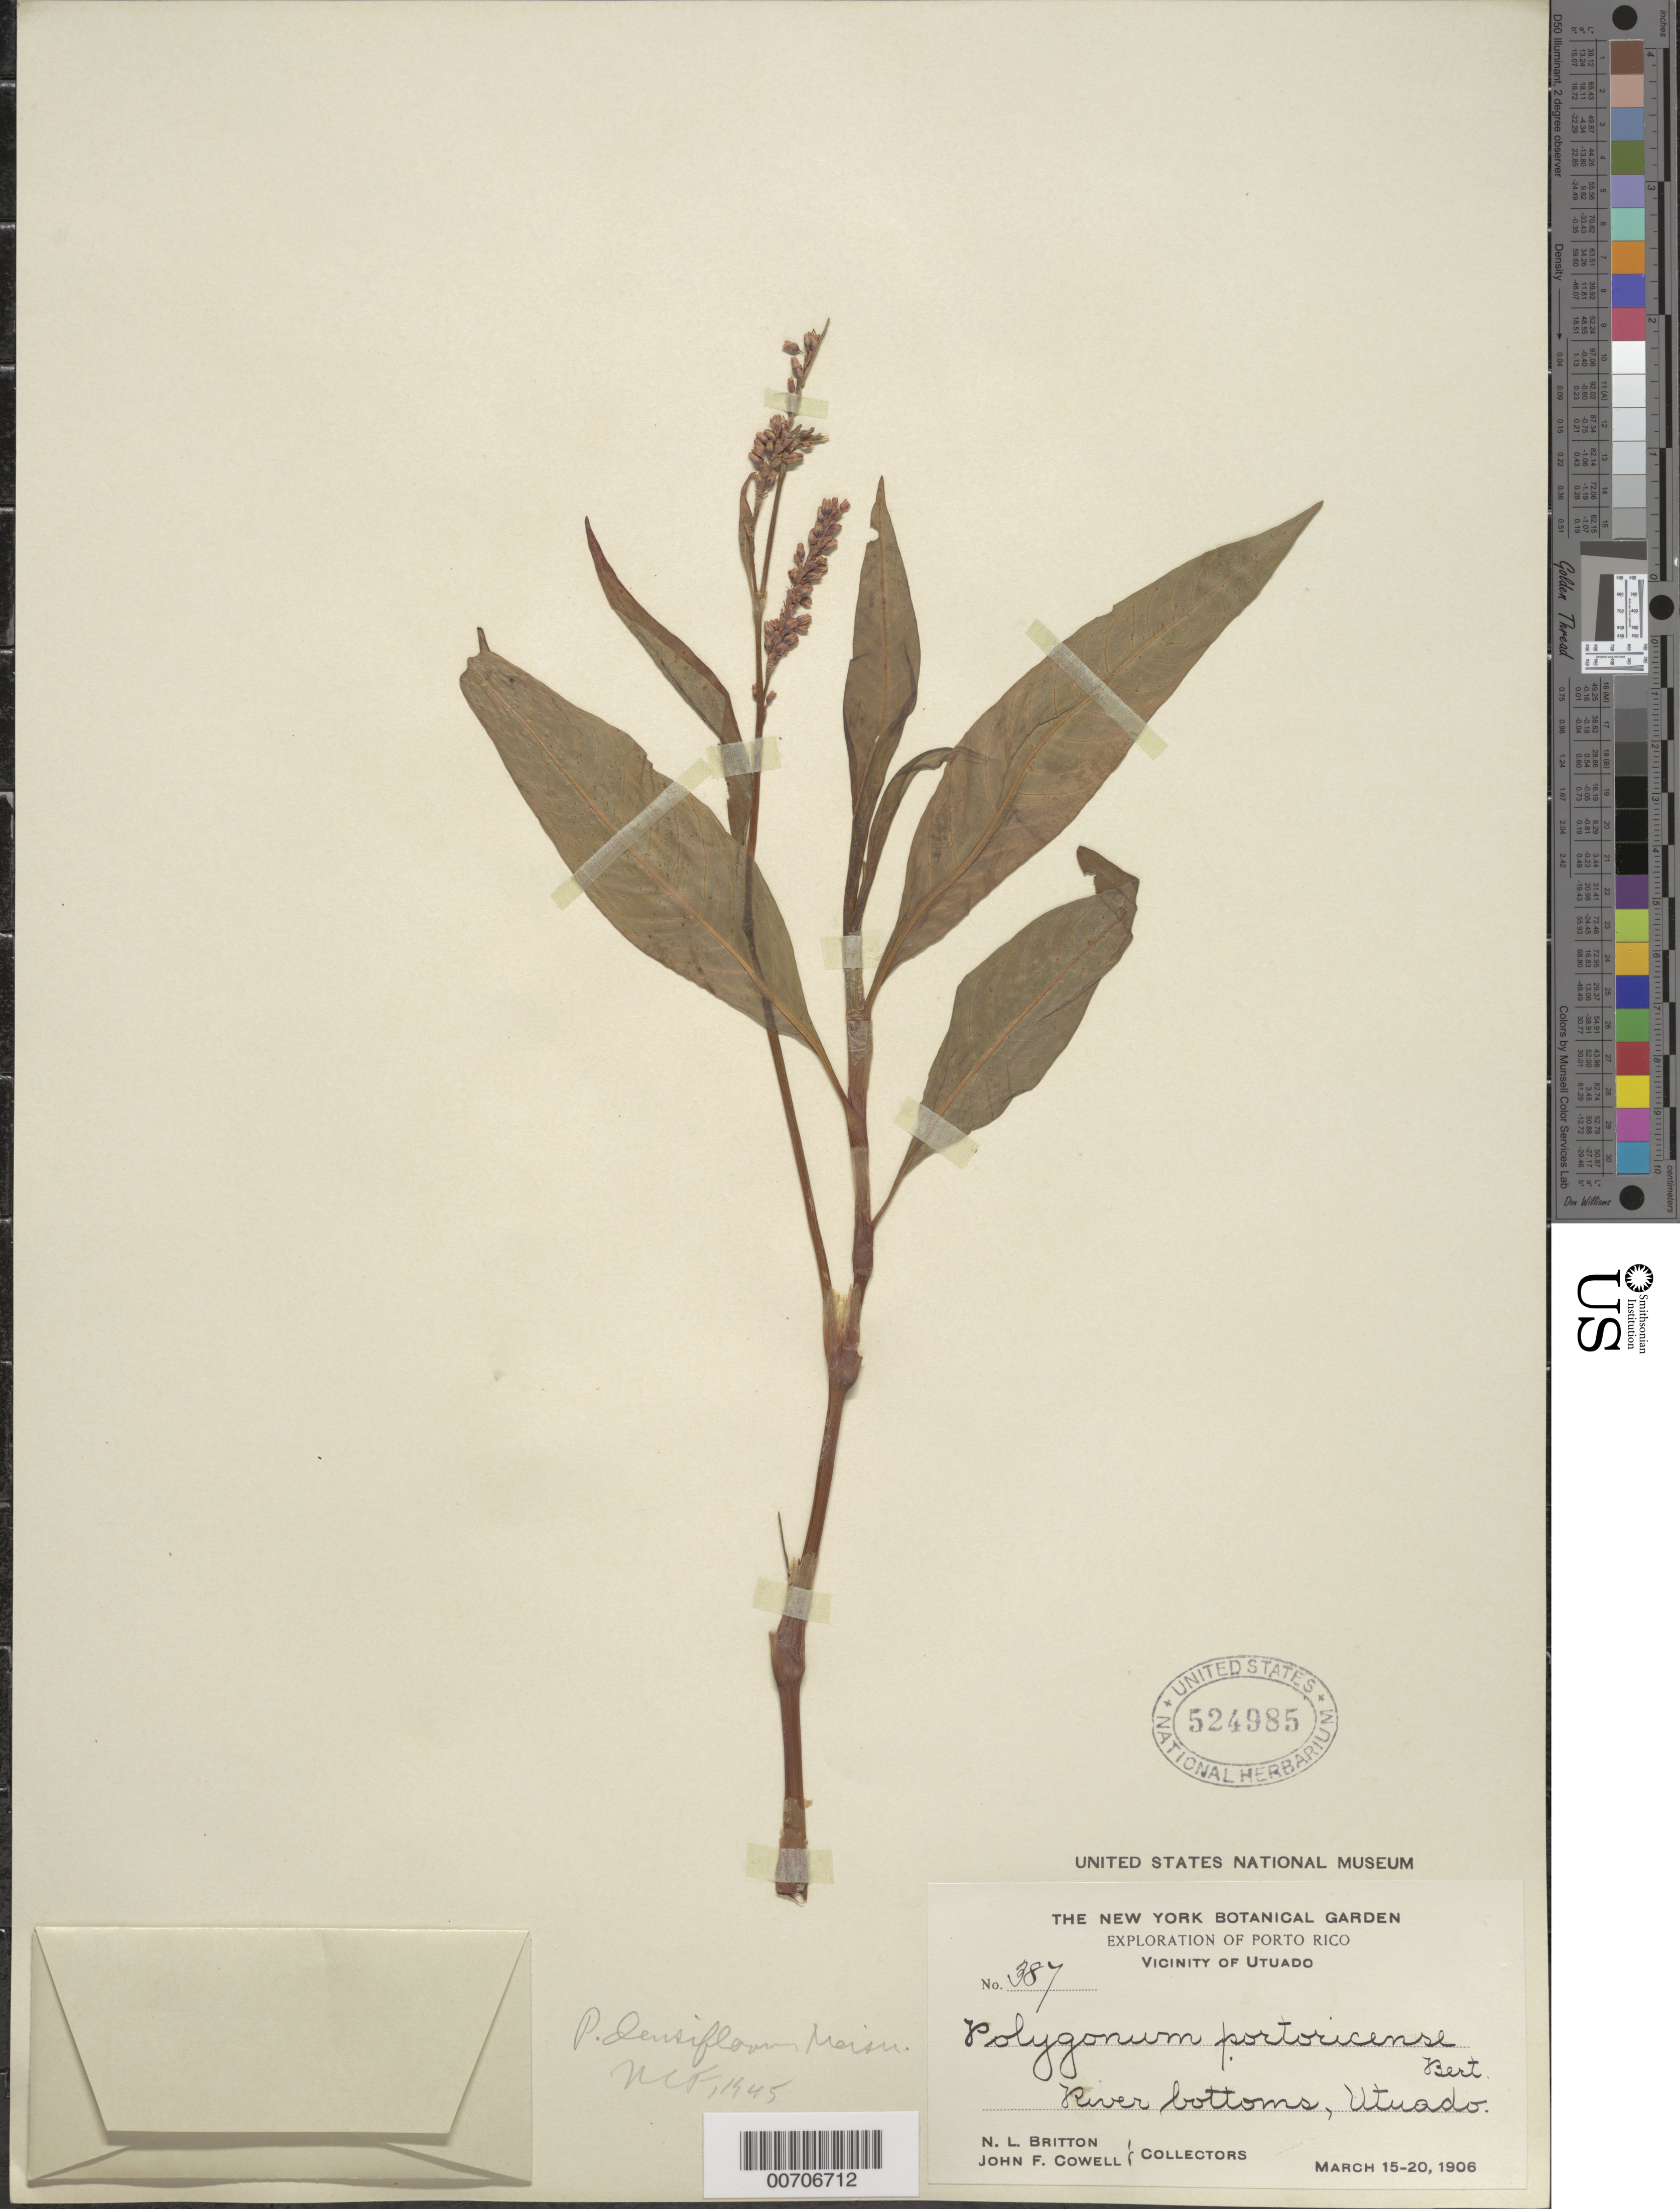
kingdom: Plantae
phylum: Tracheophyta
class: Magnoliopsida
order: Caryophyllales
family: Polygonaceae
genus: Polygonum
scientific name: Polygonum pringlei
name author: Small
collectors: N. Britton & J. F. Cowell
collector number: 387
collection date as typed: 15 Mar 1906 to 20 Mar 1906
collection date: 1906-03-15/1906-03-20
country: Puerto Rico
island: Greater Antilles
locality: Utuado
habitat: River bottoms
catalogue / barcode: US 524985